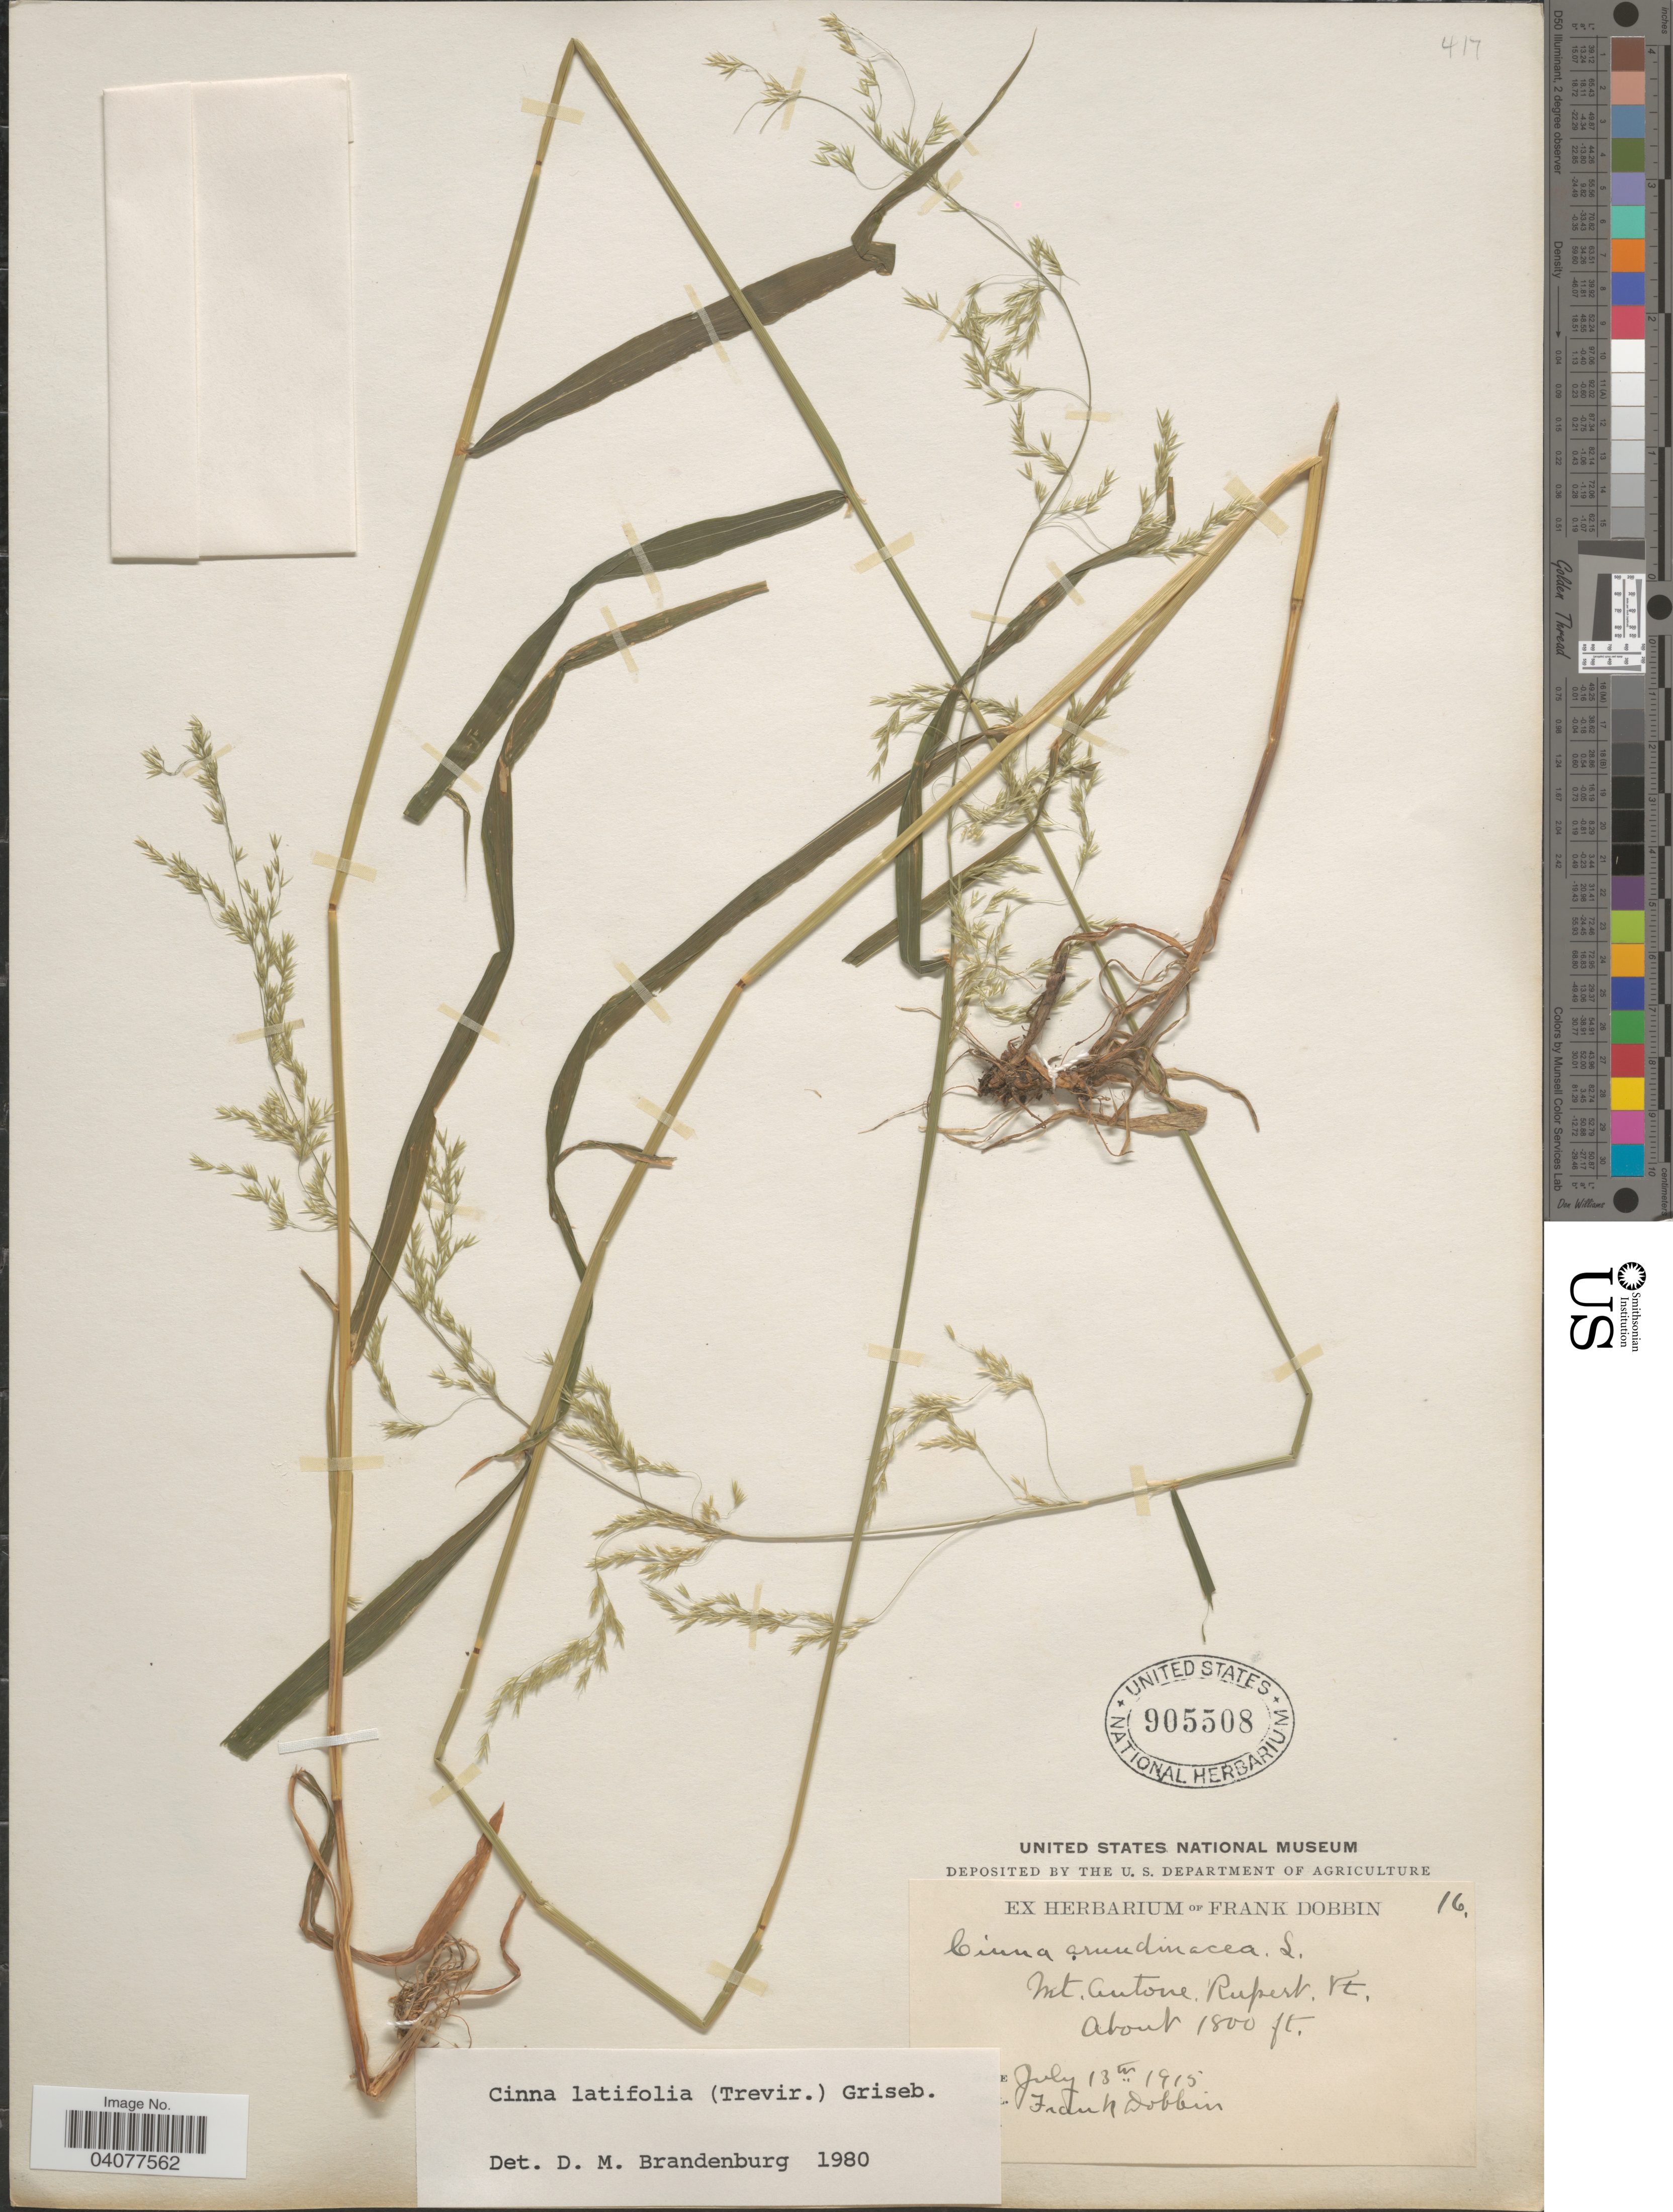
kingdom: Plantae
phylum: Tracheophyta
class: Liliopsida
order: Poales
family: Poaceae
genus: Cinna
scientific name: Cinna latifolia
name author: (Trevir. ex Goeppert) Griseb.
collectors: F. Dobbin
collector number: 16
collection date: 1915-07-13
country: United States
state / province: Vermont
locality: Mt. Autone, Rupert.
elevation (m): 549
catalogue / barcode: US 905508